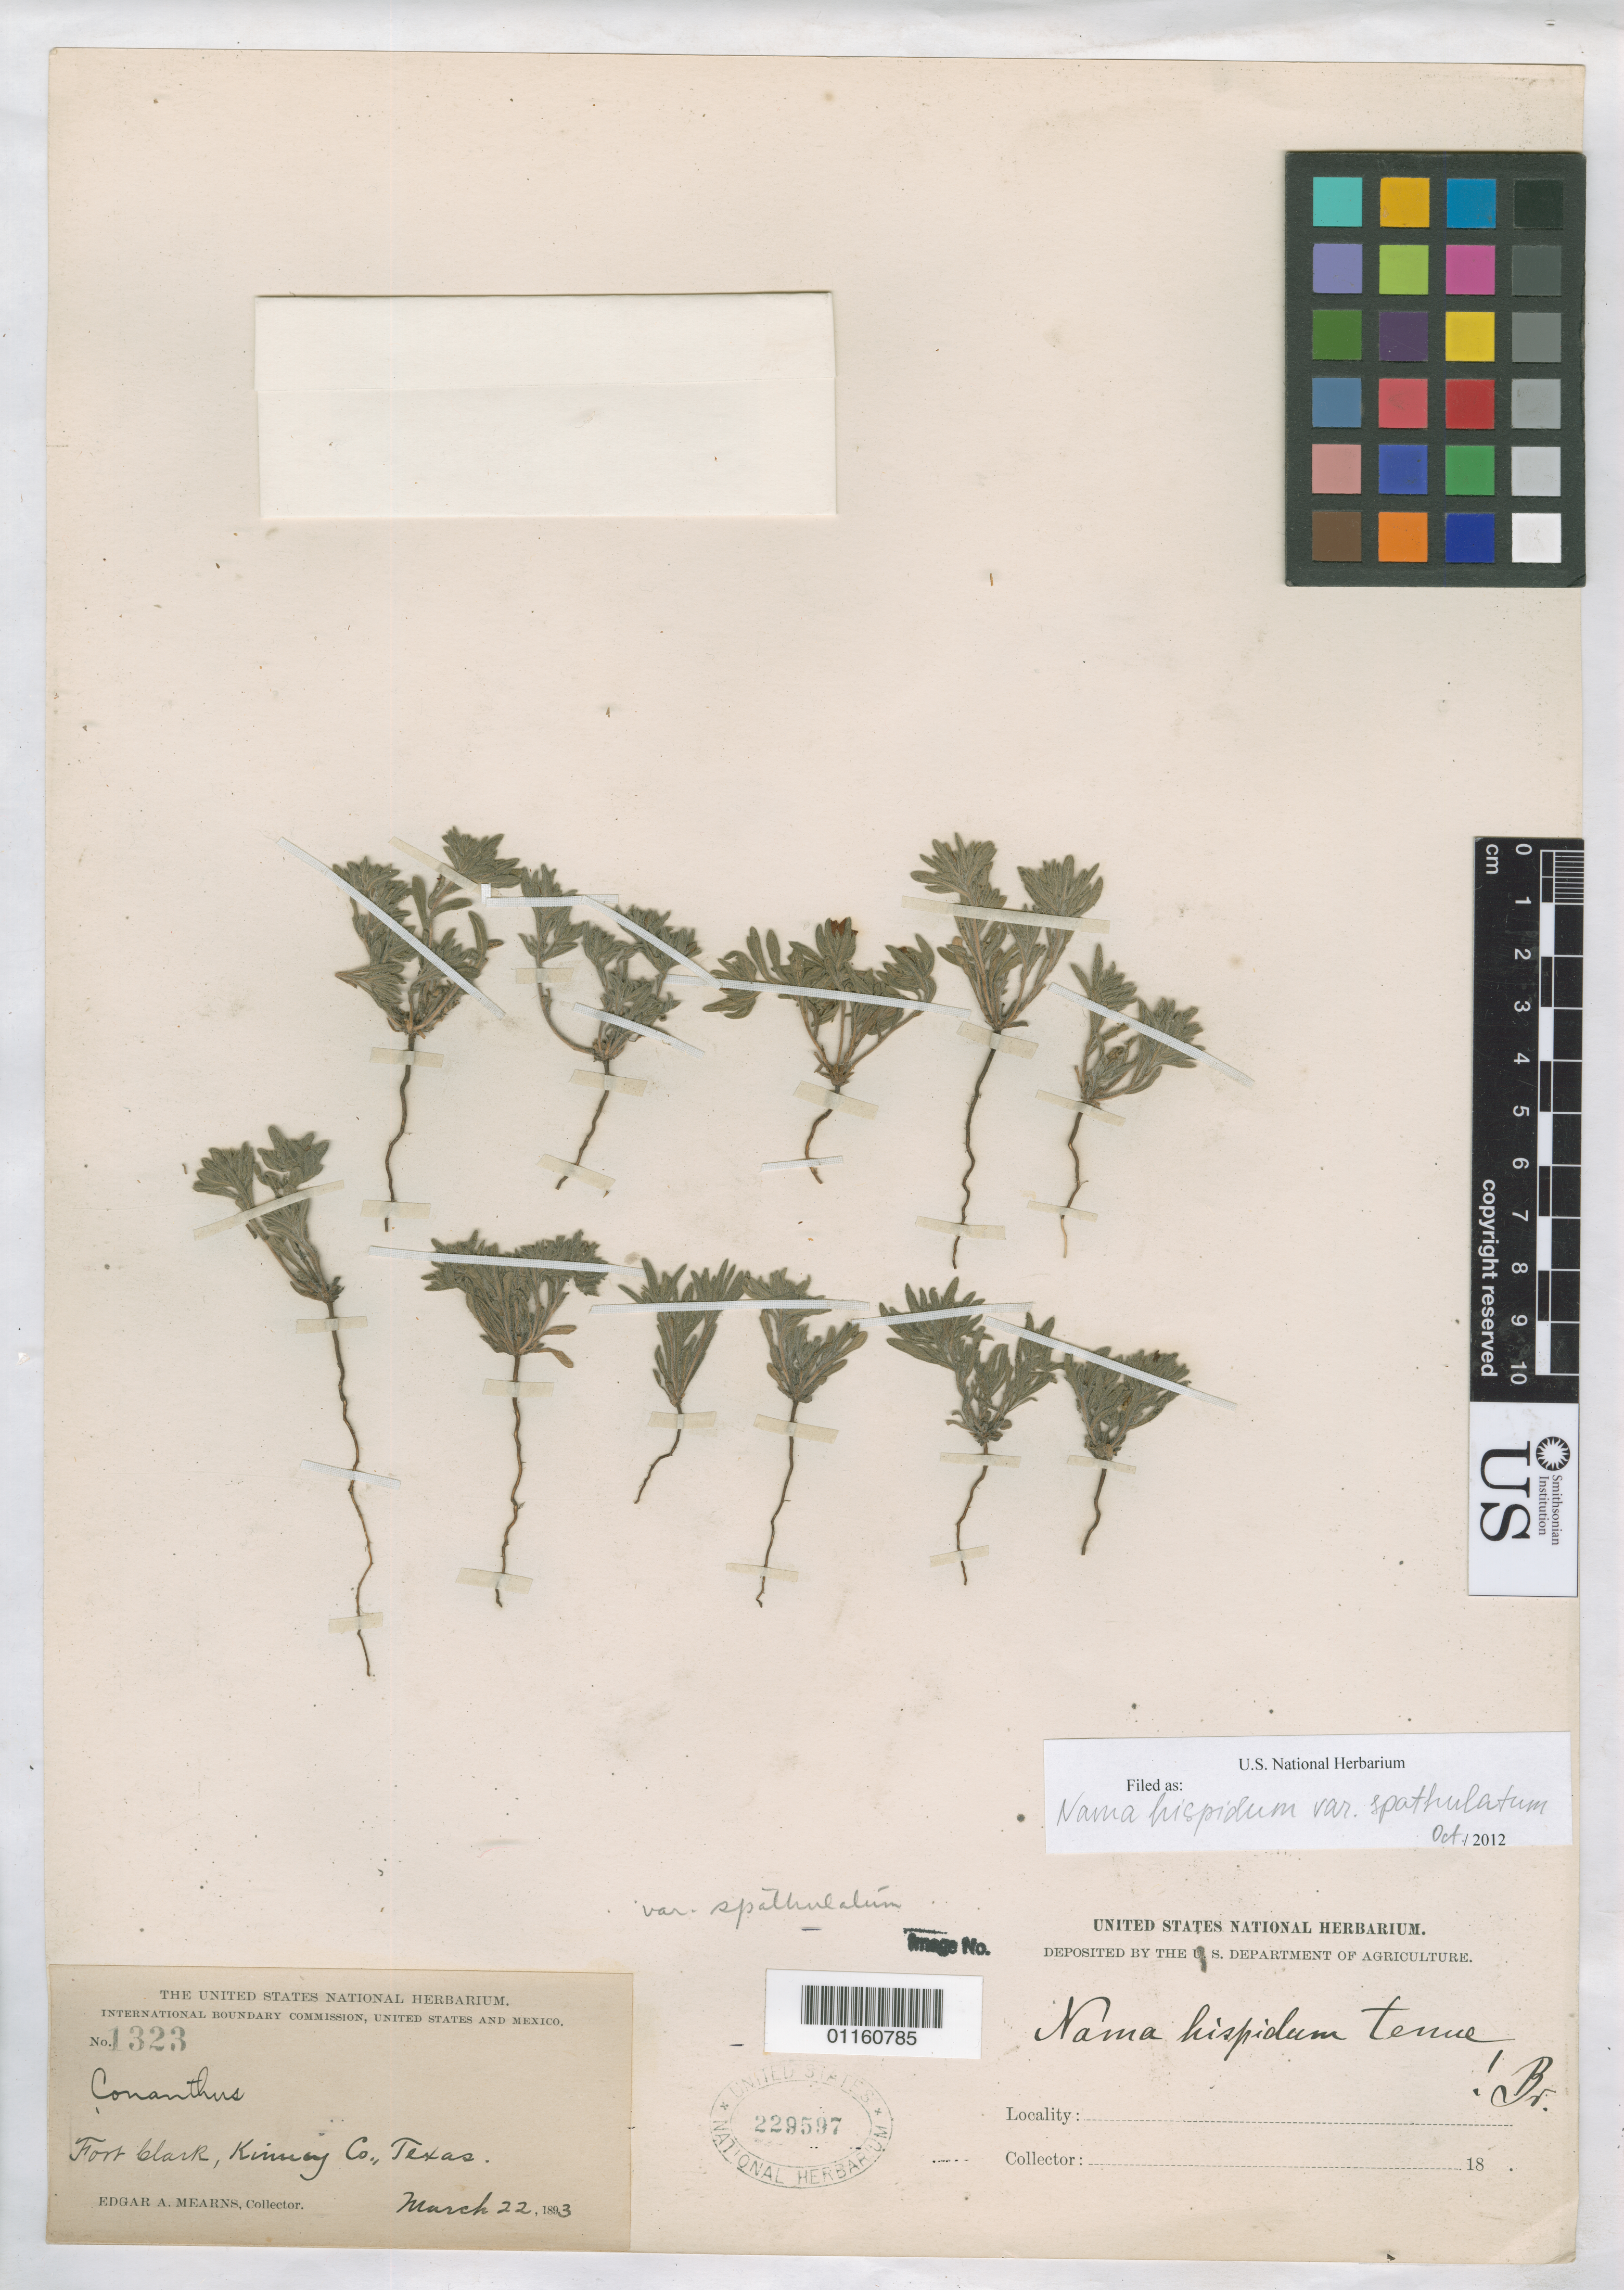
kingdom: Plantae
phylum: Tracheophyta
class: Magnoliopsida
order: Boraginales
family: Namaceae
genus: Nama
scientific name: Nama hispida var. spathulatum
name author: (Torr.) C.L. Hitchc.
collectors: E. A. Mearns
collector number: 1323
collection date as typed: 22 Mar 1893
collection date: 1893-03-22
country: United States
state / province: Texas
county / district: Kinney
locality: Fort Clark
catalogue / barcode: US 229597